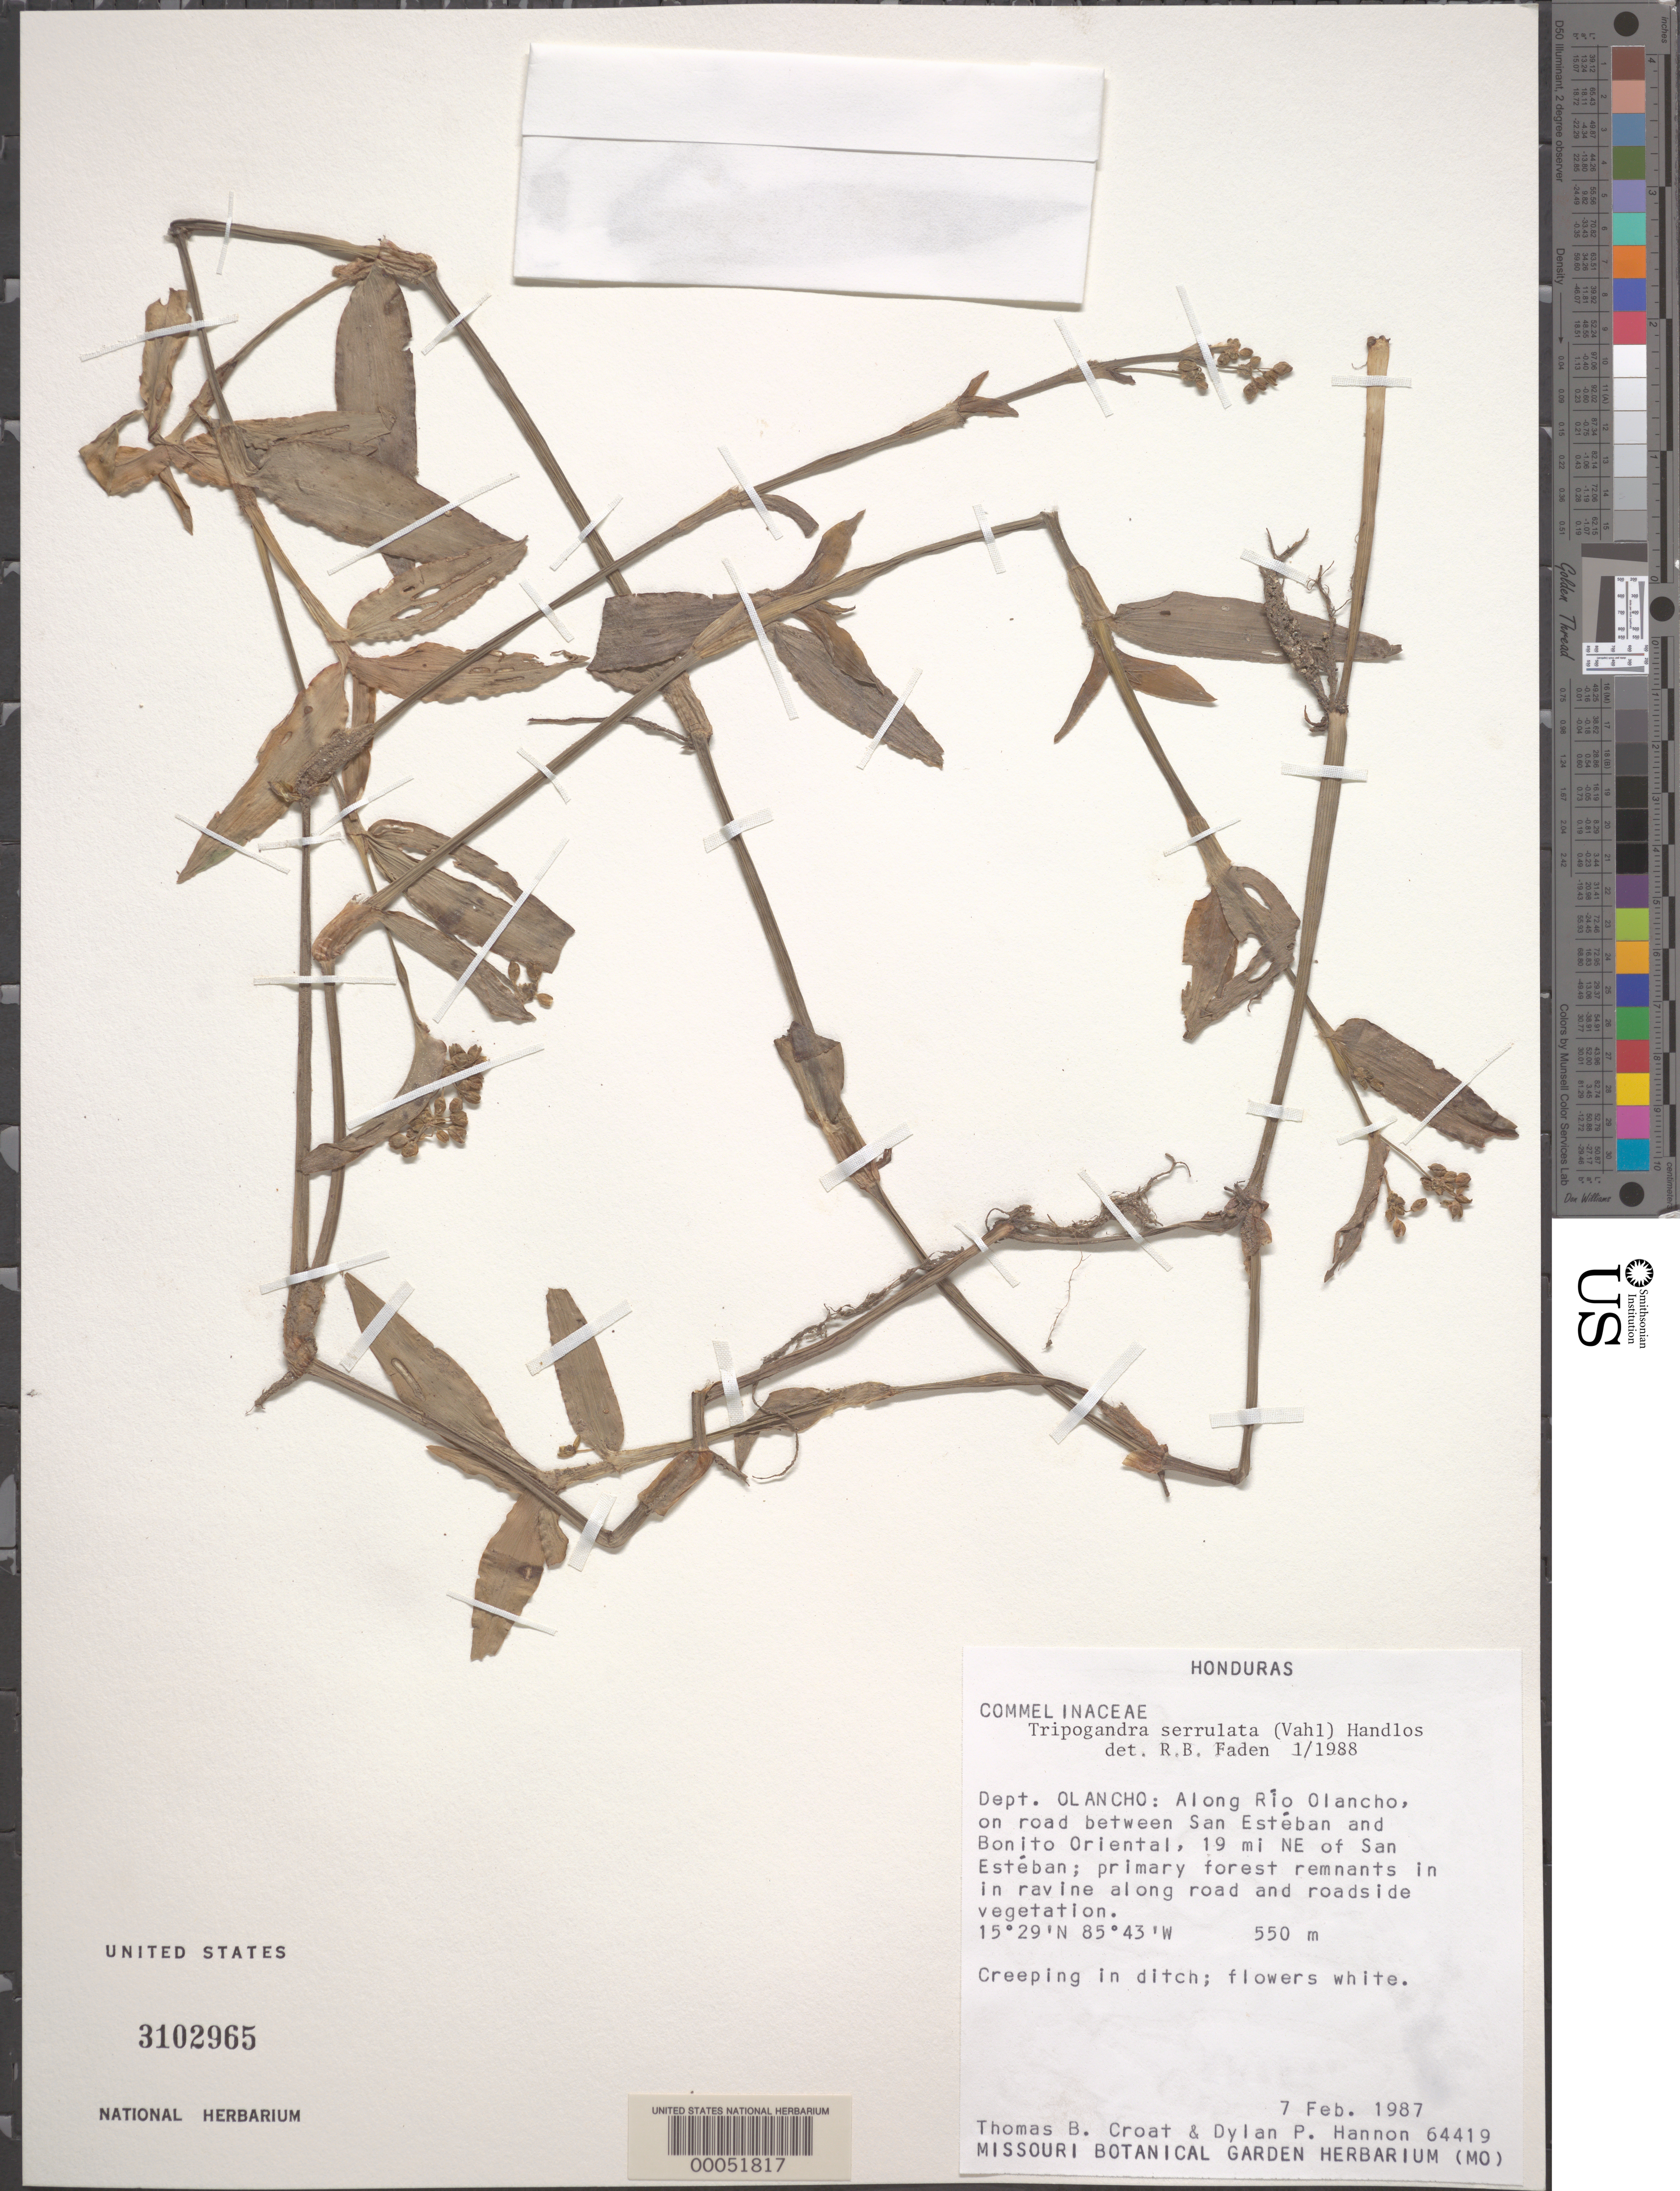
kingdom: Plantae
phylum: Tracheophyta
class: Liliopsida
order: Commelinales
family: Commelinaceae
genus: Tripogandra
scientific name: Tripogandra serrulata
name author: (Vahl) Handlos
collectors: T. B. Croat & D. Hannon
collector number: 64419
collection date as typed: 07 Feb 1987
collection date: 1987-02-07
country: Honduras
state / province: Olancho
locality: Río Olancho, on rd between San Estaban and Bonito Oriental, 19 mi. NE of San Estaban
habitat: Primary forest remains, in ravine, creeping in ditch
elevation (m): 550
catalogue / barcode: US 3102965